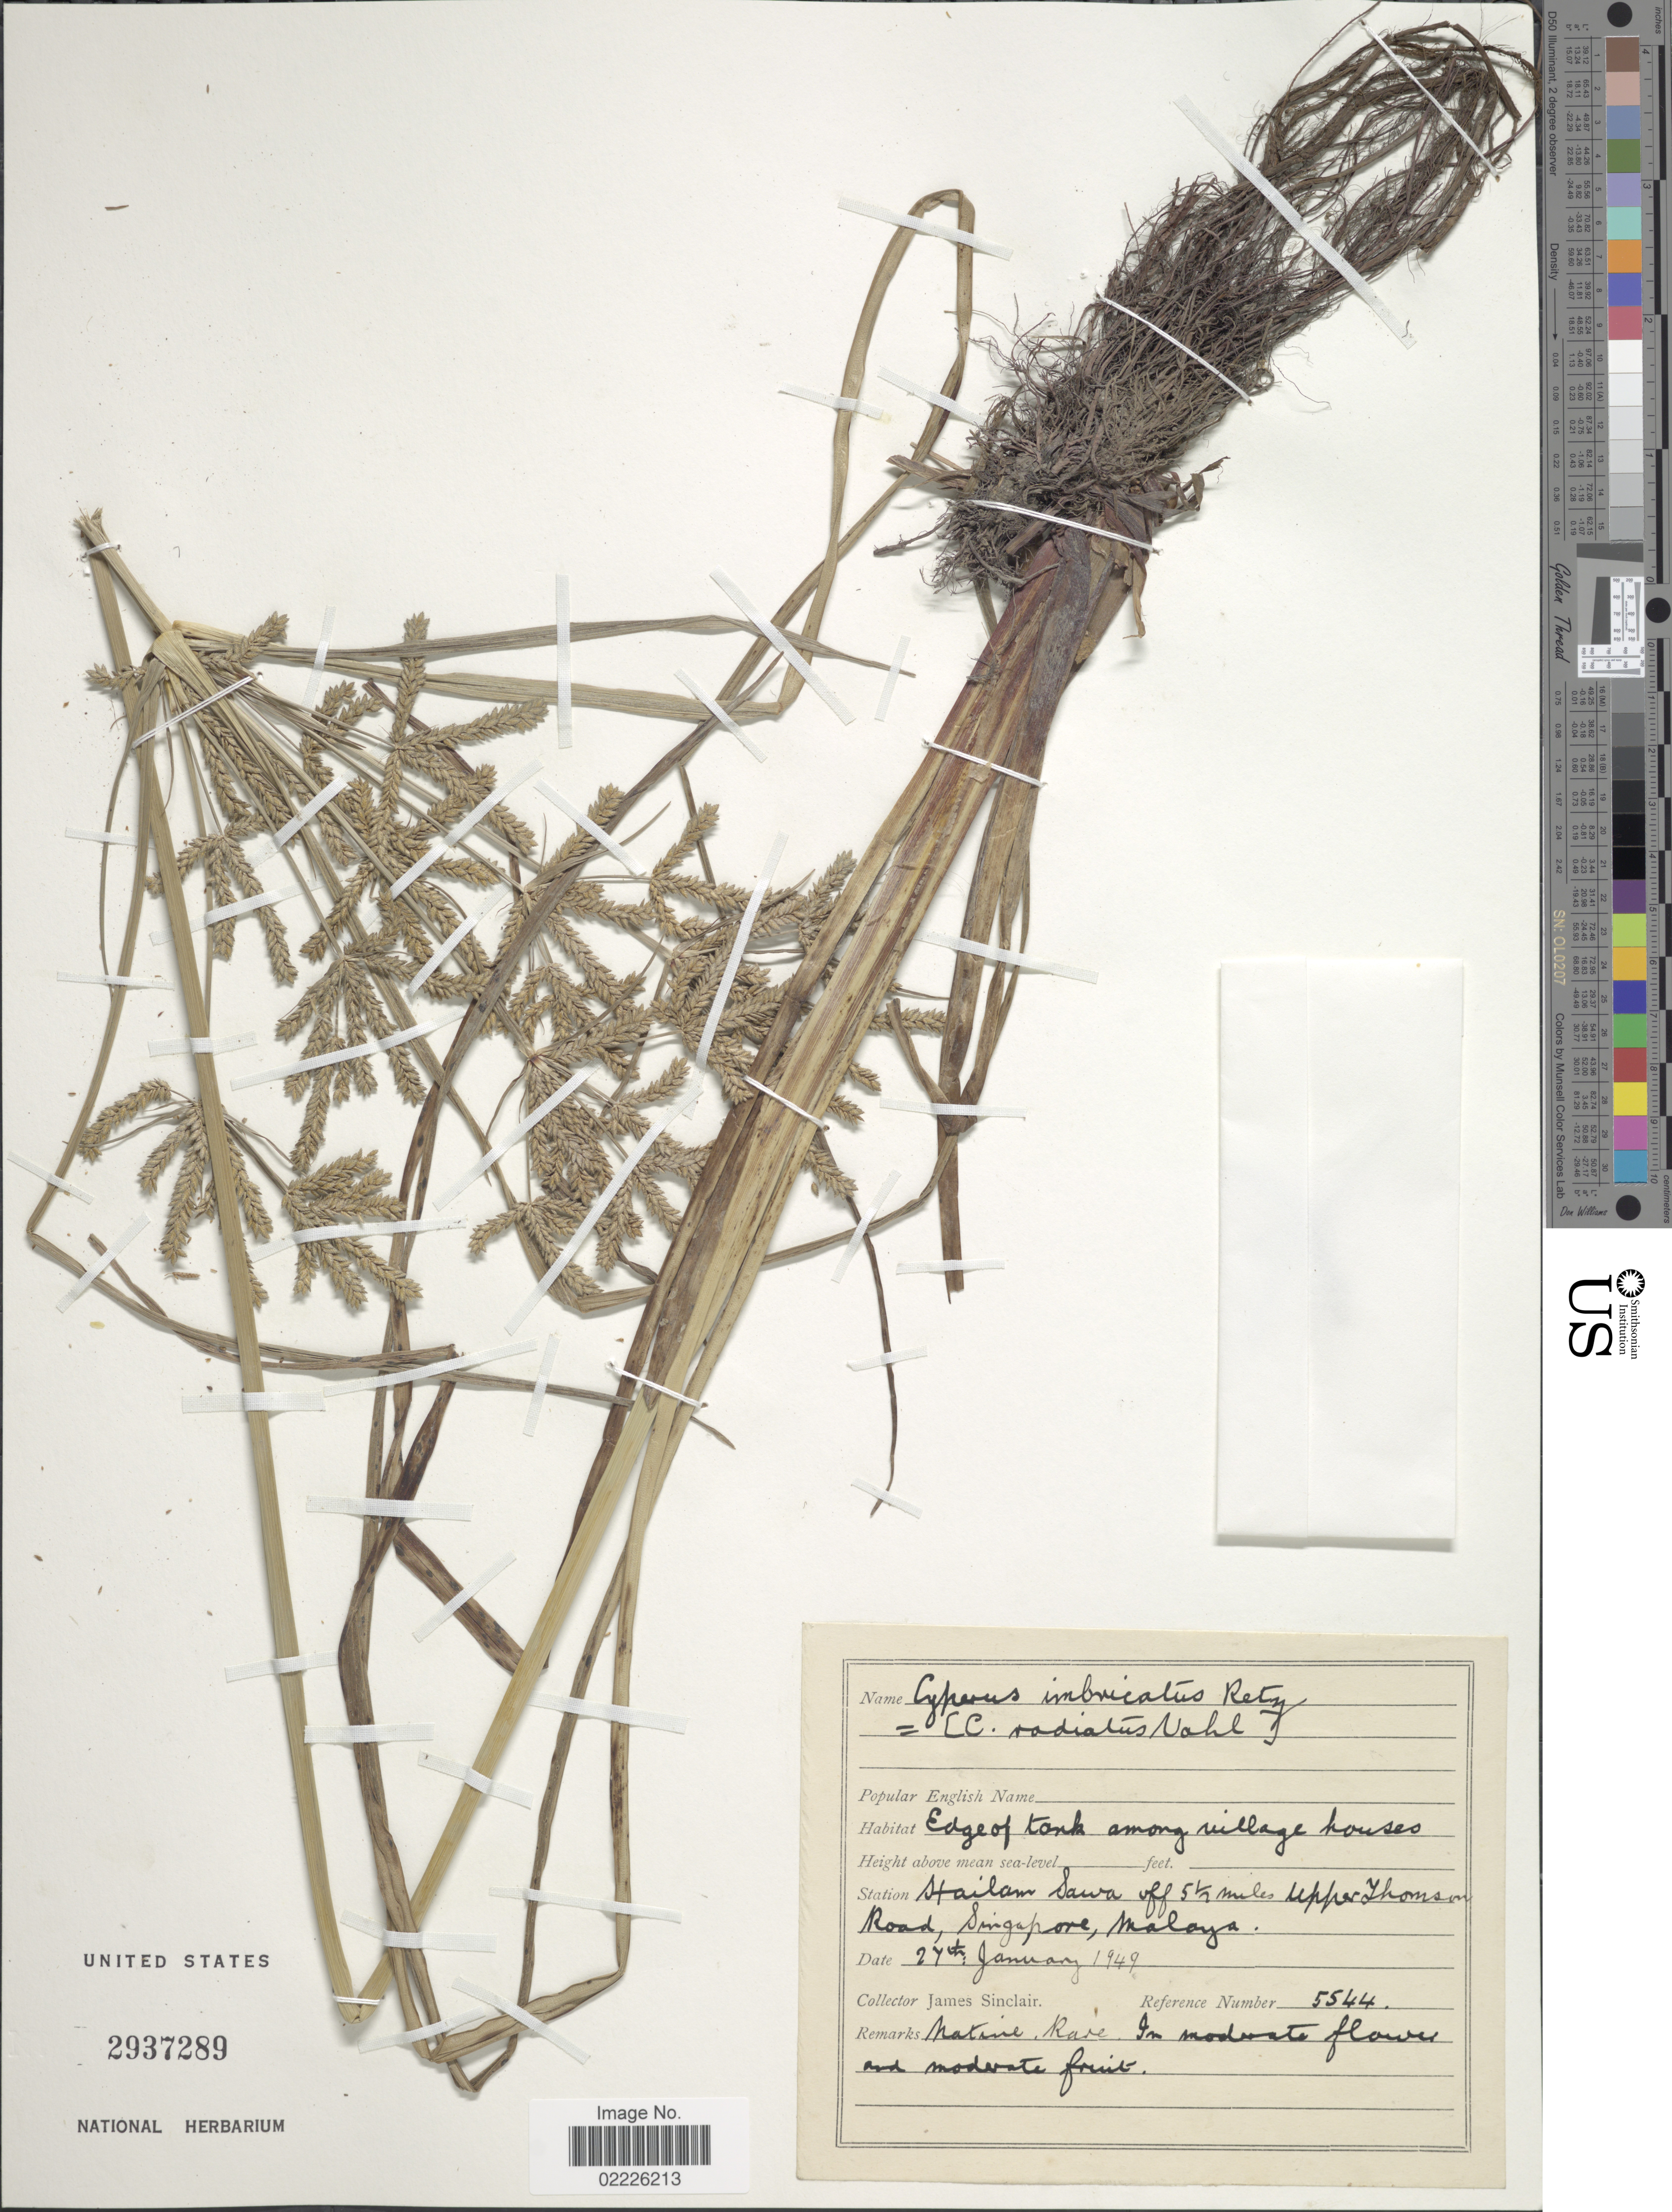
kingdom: Plantae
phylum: Tracheophyta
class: Liliopsida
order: Poales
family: Cyperaceae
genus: Cyperus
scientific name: Cyperus imbricatus Retz.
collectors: J. Sinclair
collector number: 5544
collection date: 1949-01-27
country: Singapore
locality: Stailam Sawa off 5½ miles Upper Thomson Road, Singapore, Malaya.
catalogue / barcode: US 2937289